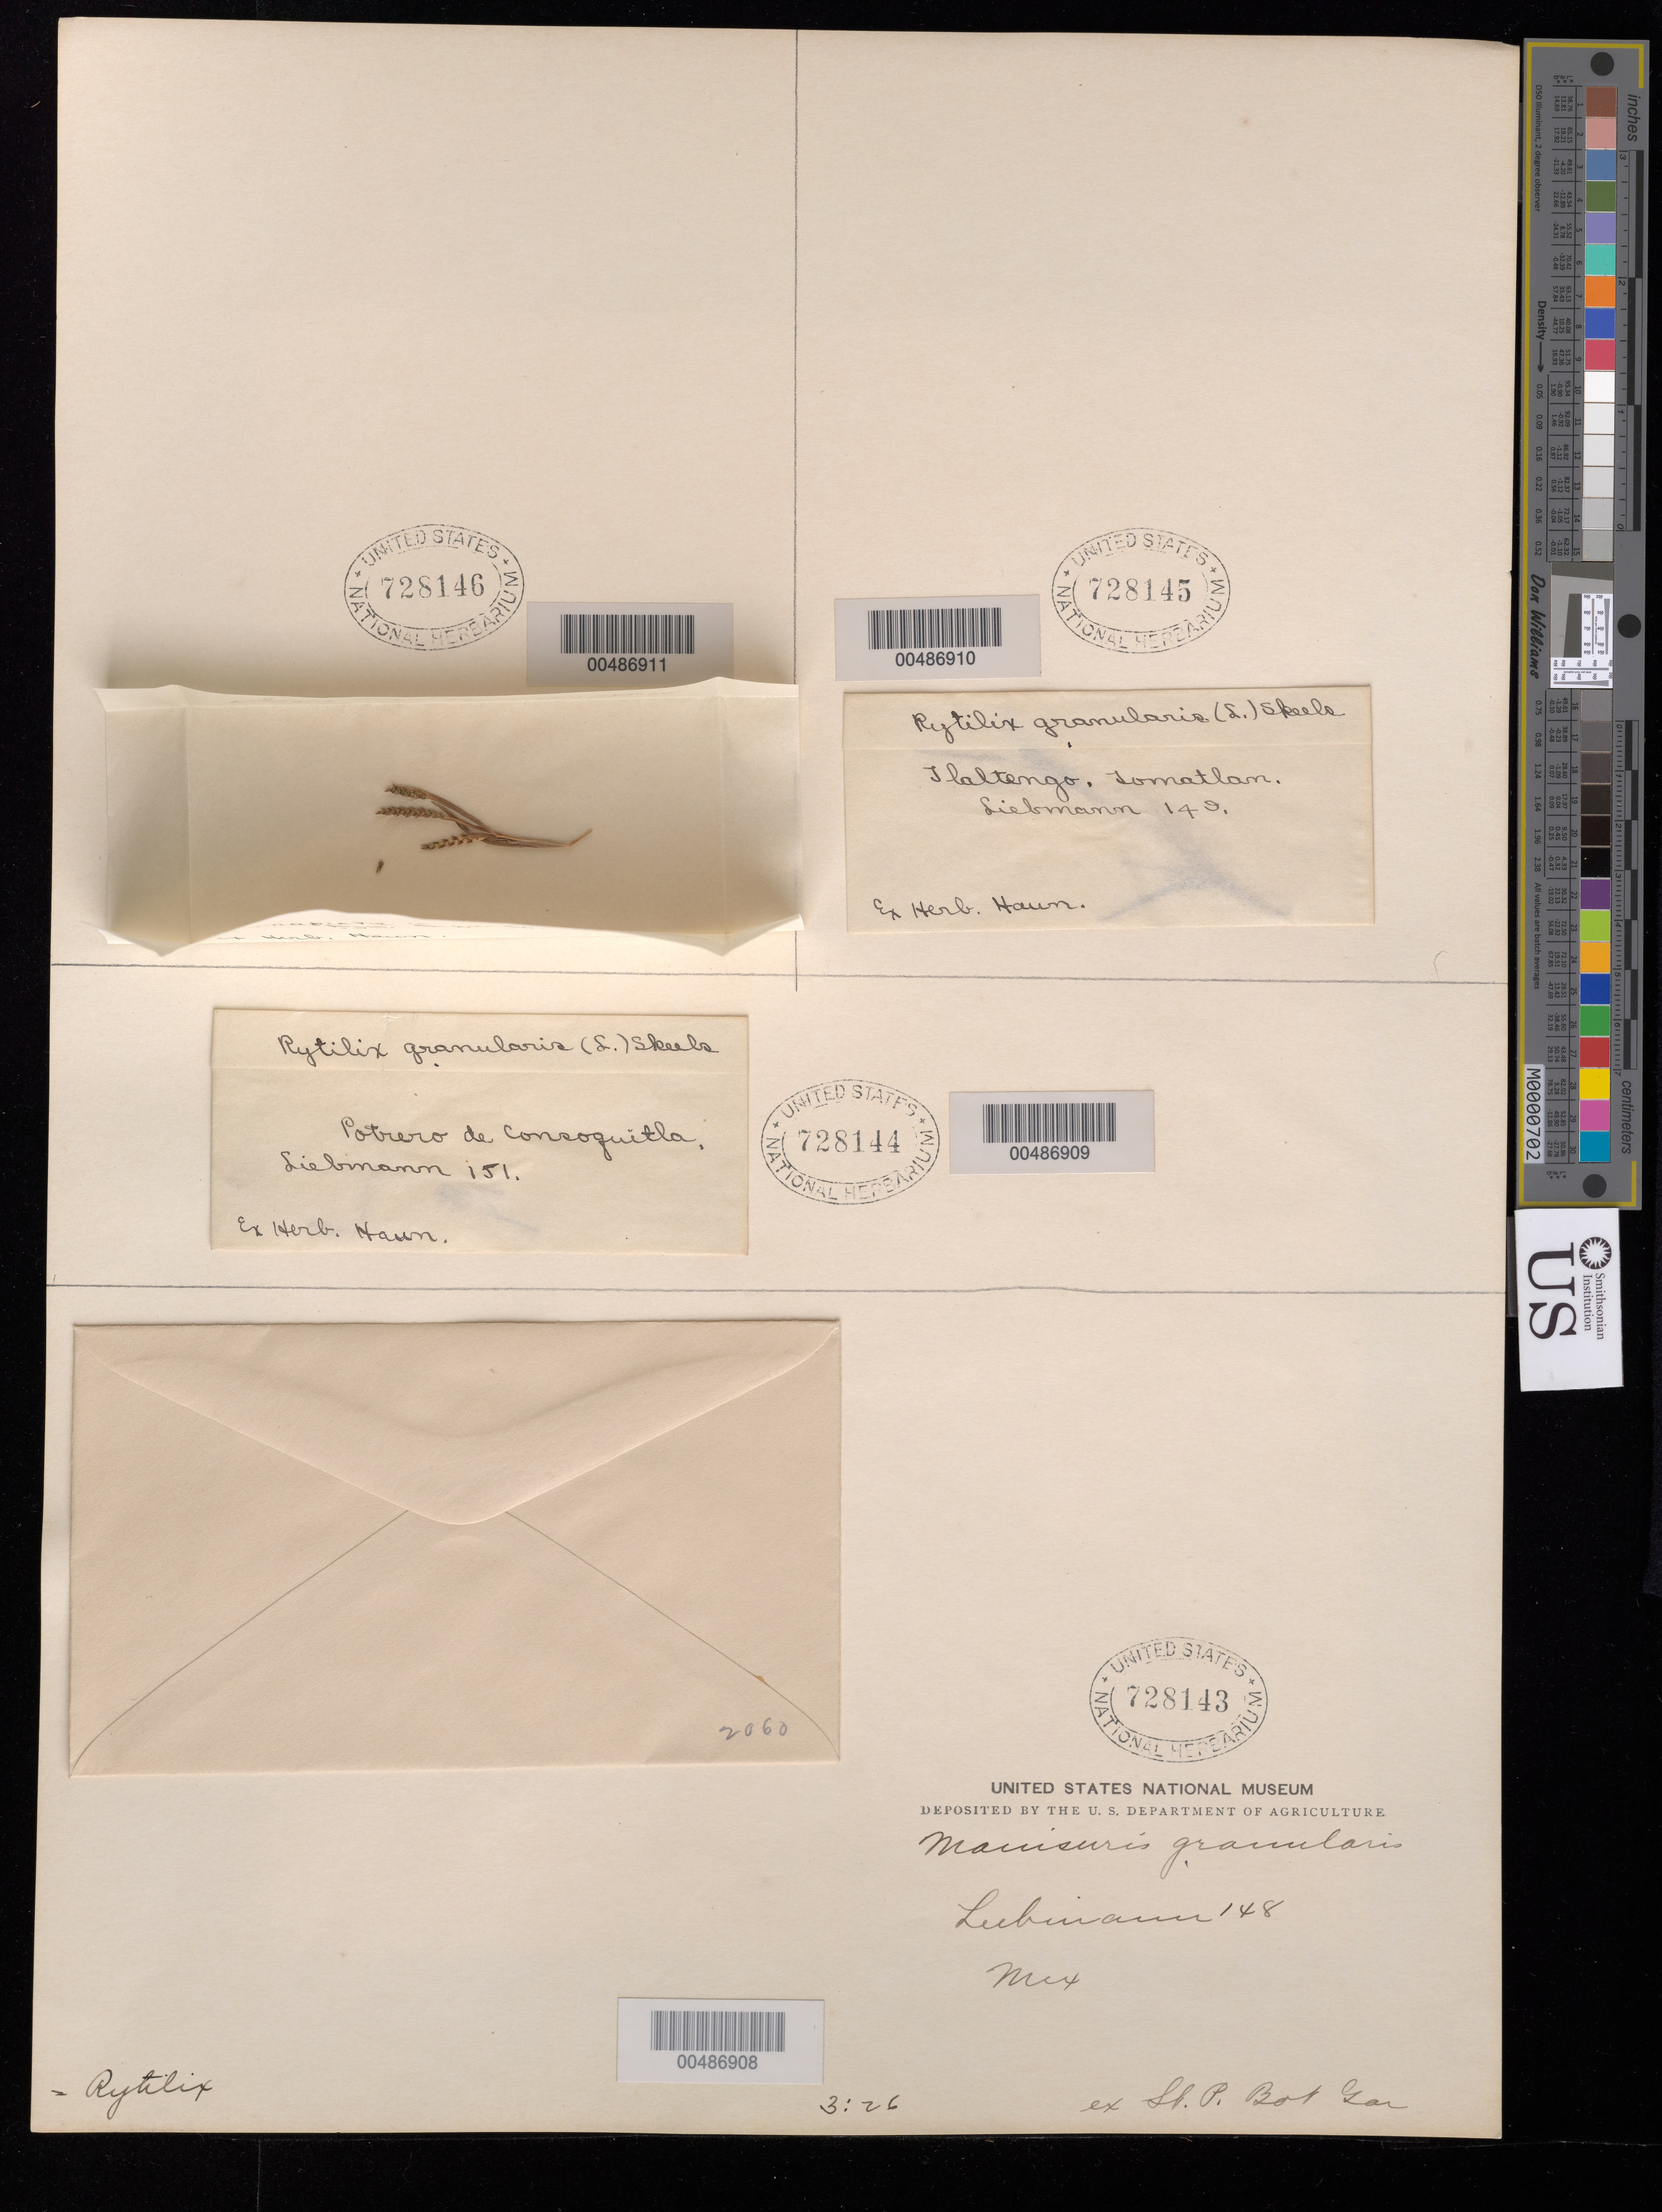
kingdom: Plantae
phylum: Tracheophyta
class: Liliopsida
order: Poales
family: Poaceae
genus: Hackelochloa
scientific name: Hackelochloa granularis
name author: (L.) Kuntze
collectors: F. M. Liebmann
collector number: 150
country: Mexico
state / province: Oaxaca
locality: Tropiche de la Concepcion, Dep. Oajaca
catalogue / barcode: US 728146